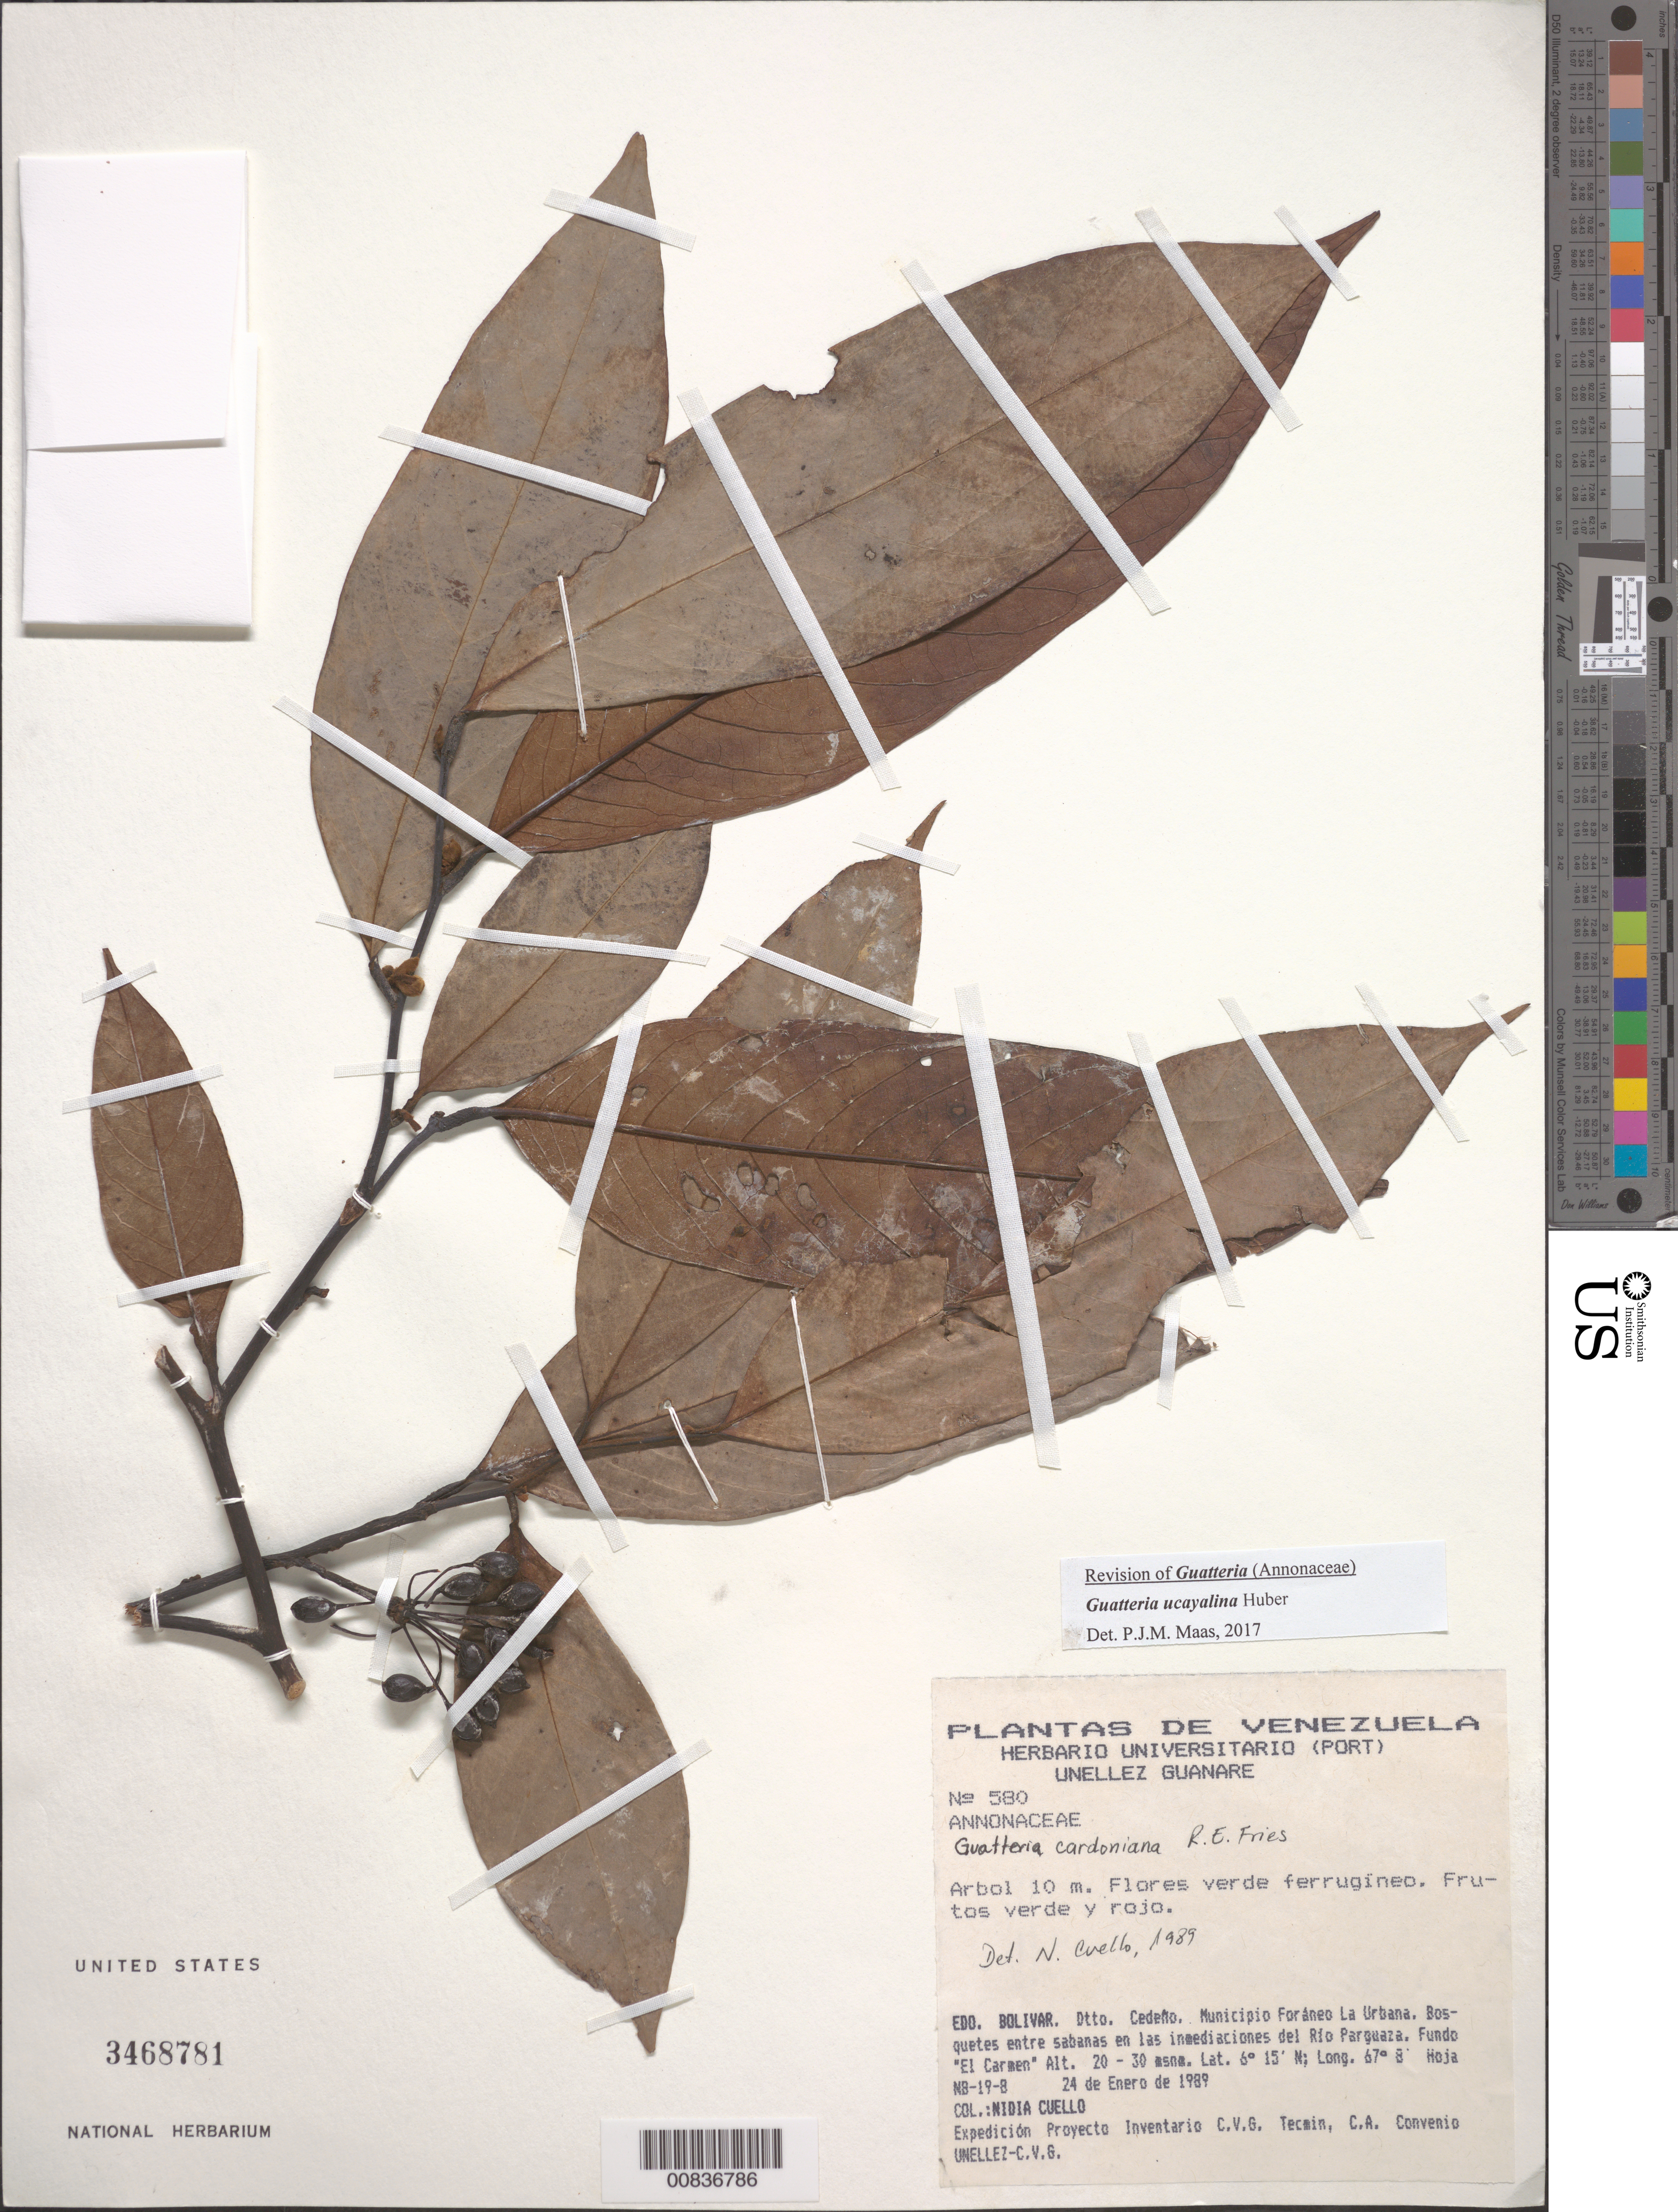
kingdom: Plantae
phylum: Tracheophyta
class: Magnoliopsida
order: Magnoliales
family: Annonaceae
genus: Guatteria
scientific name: Guatteria ucayalina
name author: Huber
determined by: Maas, Paul J.; Maas, H.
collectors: N. L. Cuello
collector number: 580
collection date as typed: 24-Jan-89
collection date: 1989-01-24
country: Venezuela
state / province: Bolívar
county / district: Cedeño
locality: Río Parguaza. Fundo "El Carmen"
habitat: Bosquetes entre sabanas en las inmediaciones del rio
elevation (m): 20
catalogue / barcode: US 3468781